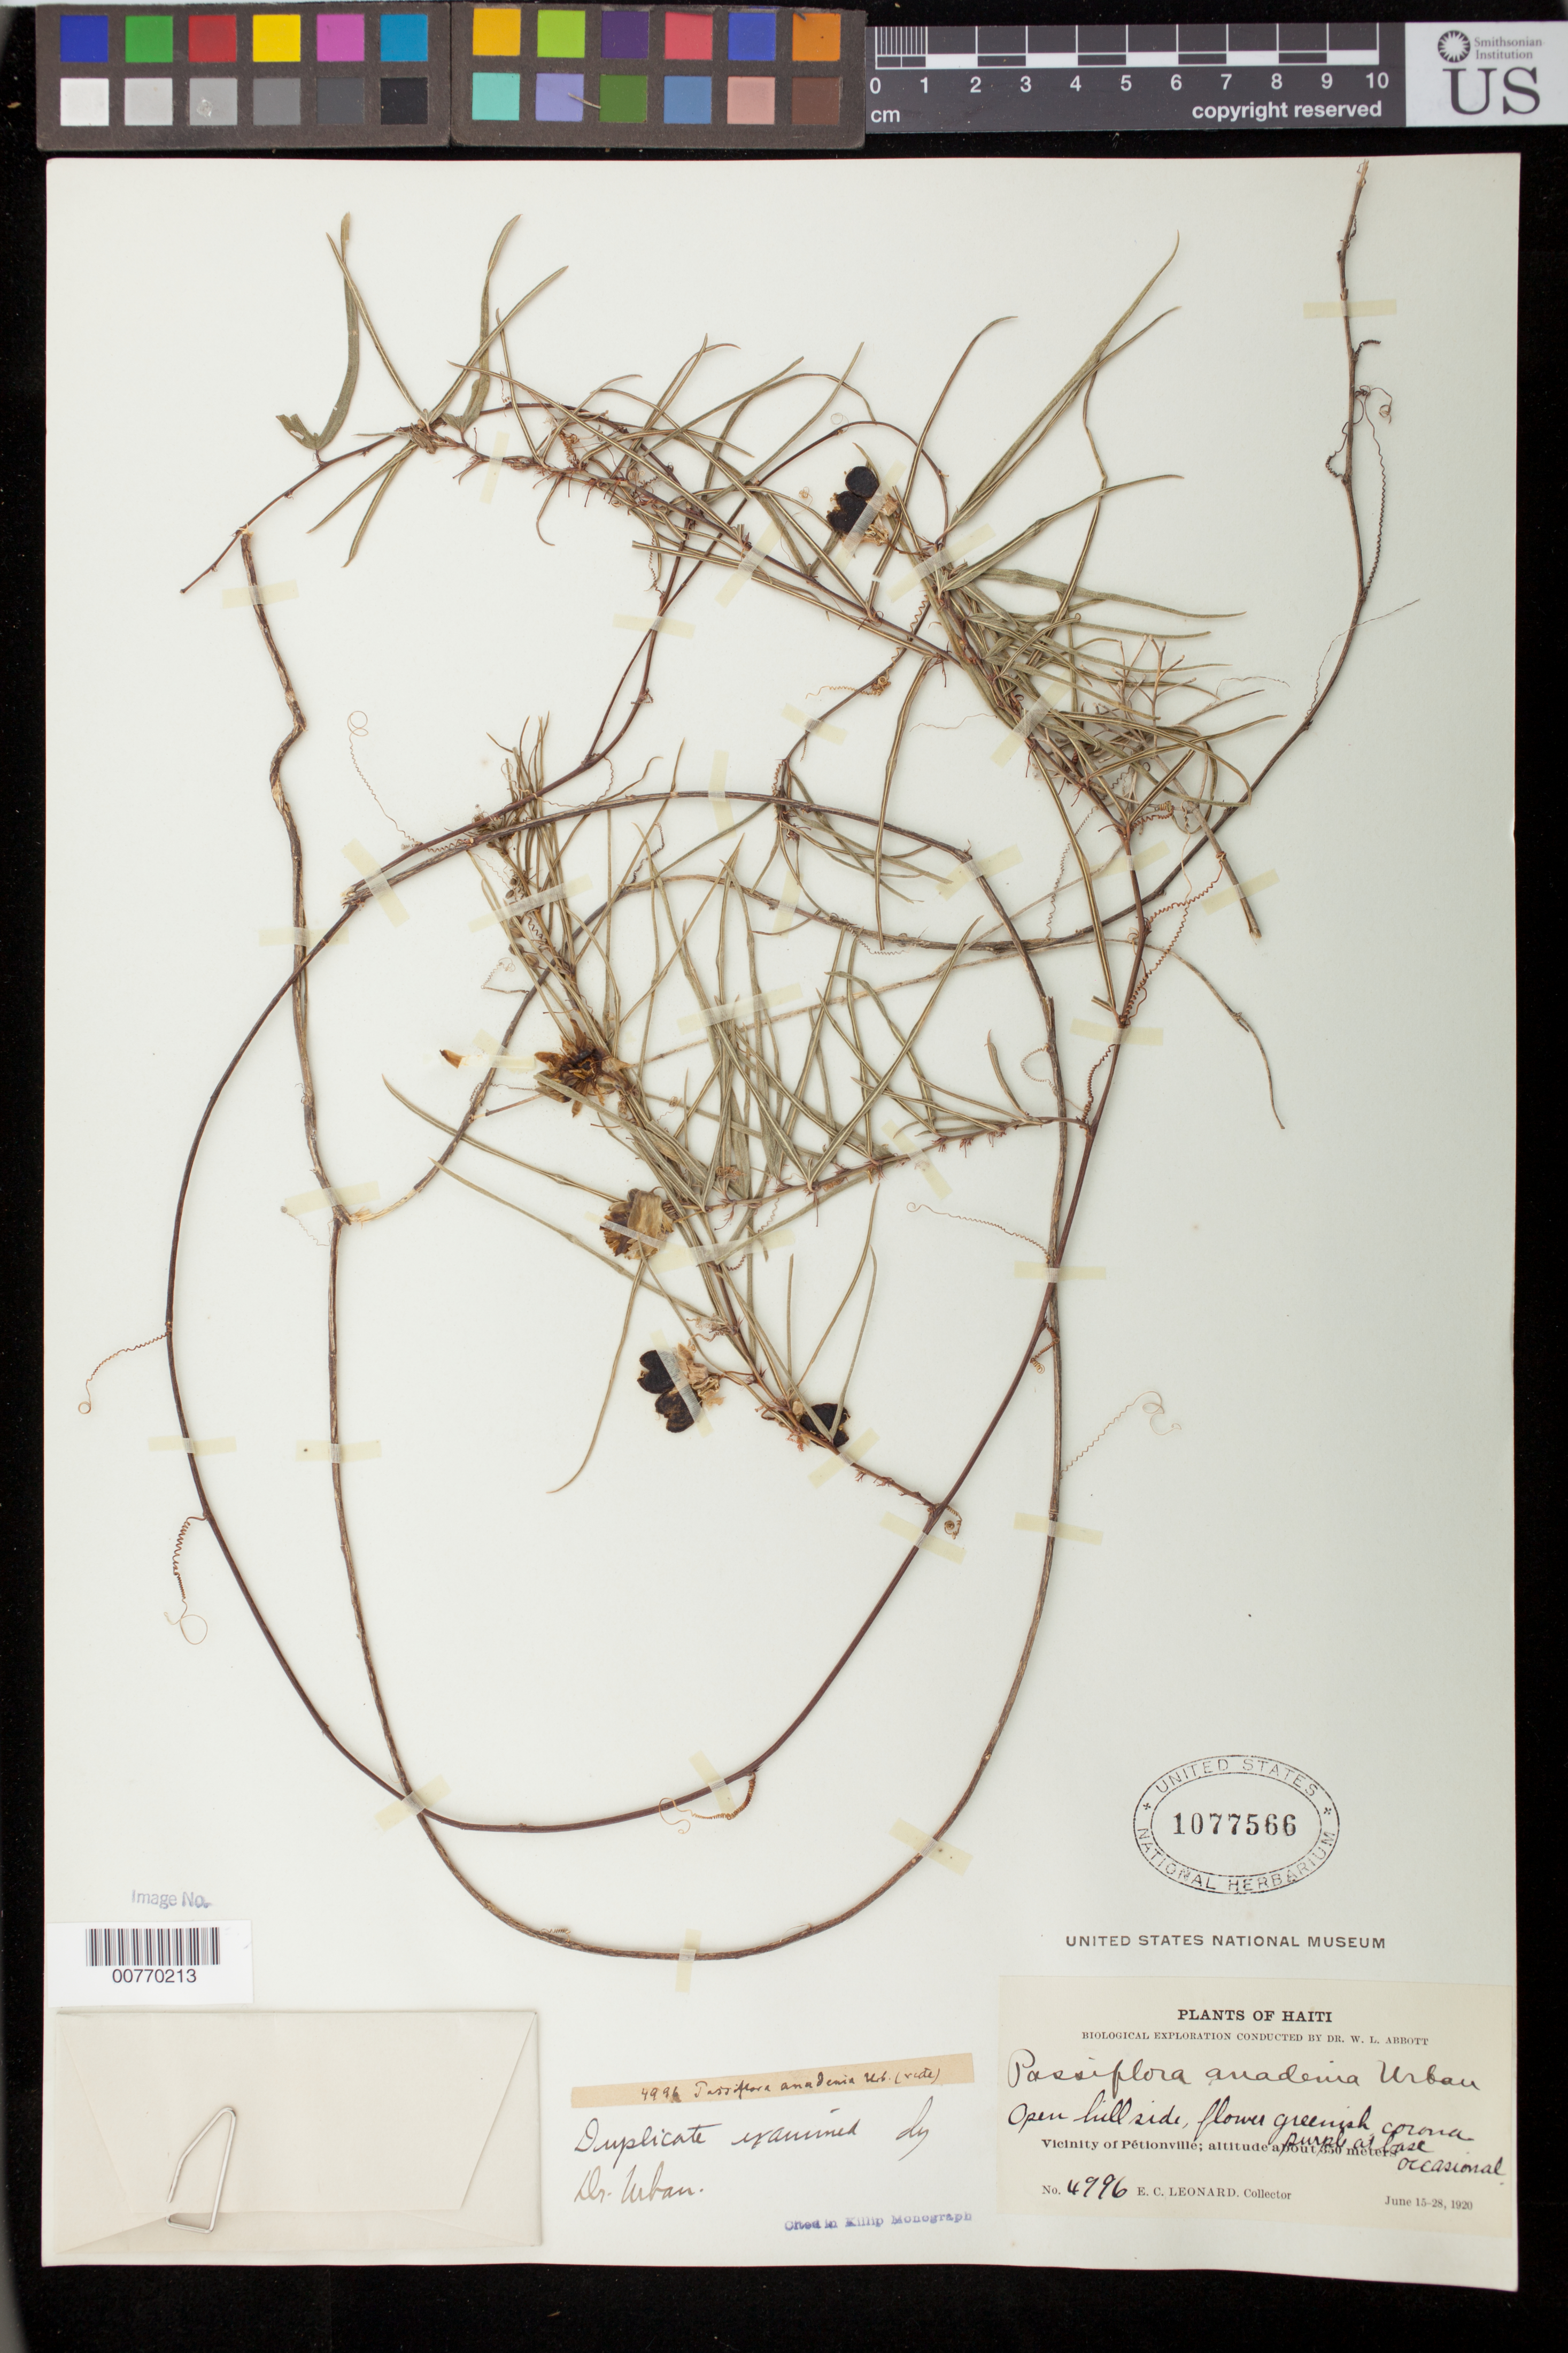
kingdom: Plantae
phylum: Tracheophyta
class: Magnoliopsida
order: Malpighiales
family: Passifloraceae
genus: Passiflora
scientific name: Passiflora anadenia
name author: Urb.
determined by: Killip, Ellsworth P.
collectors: E. C. Leonard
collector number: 4996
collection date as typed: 15 Jun 1920 28 Jun 1920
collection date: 1920-06-15/1920-06-28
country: Haiti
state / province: Ouest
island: Hispaniola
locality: Vicinity of Pétionville.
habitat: Open hill side.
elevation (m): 350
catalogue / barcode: US 1077566